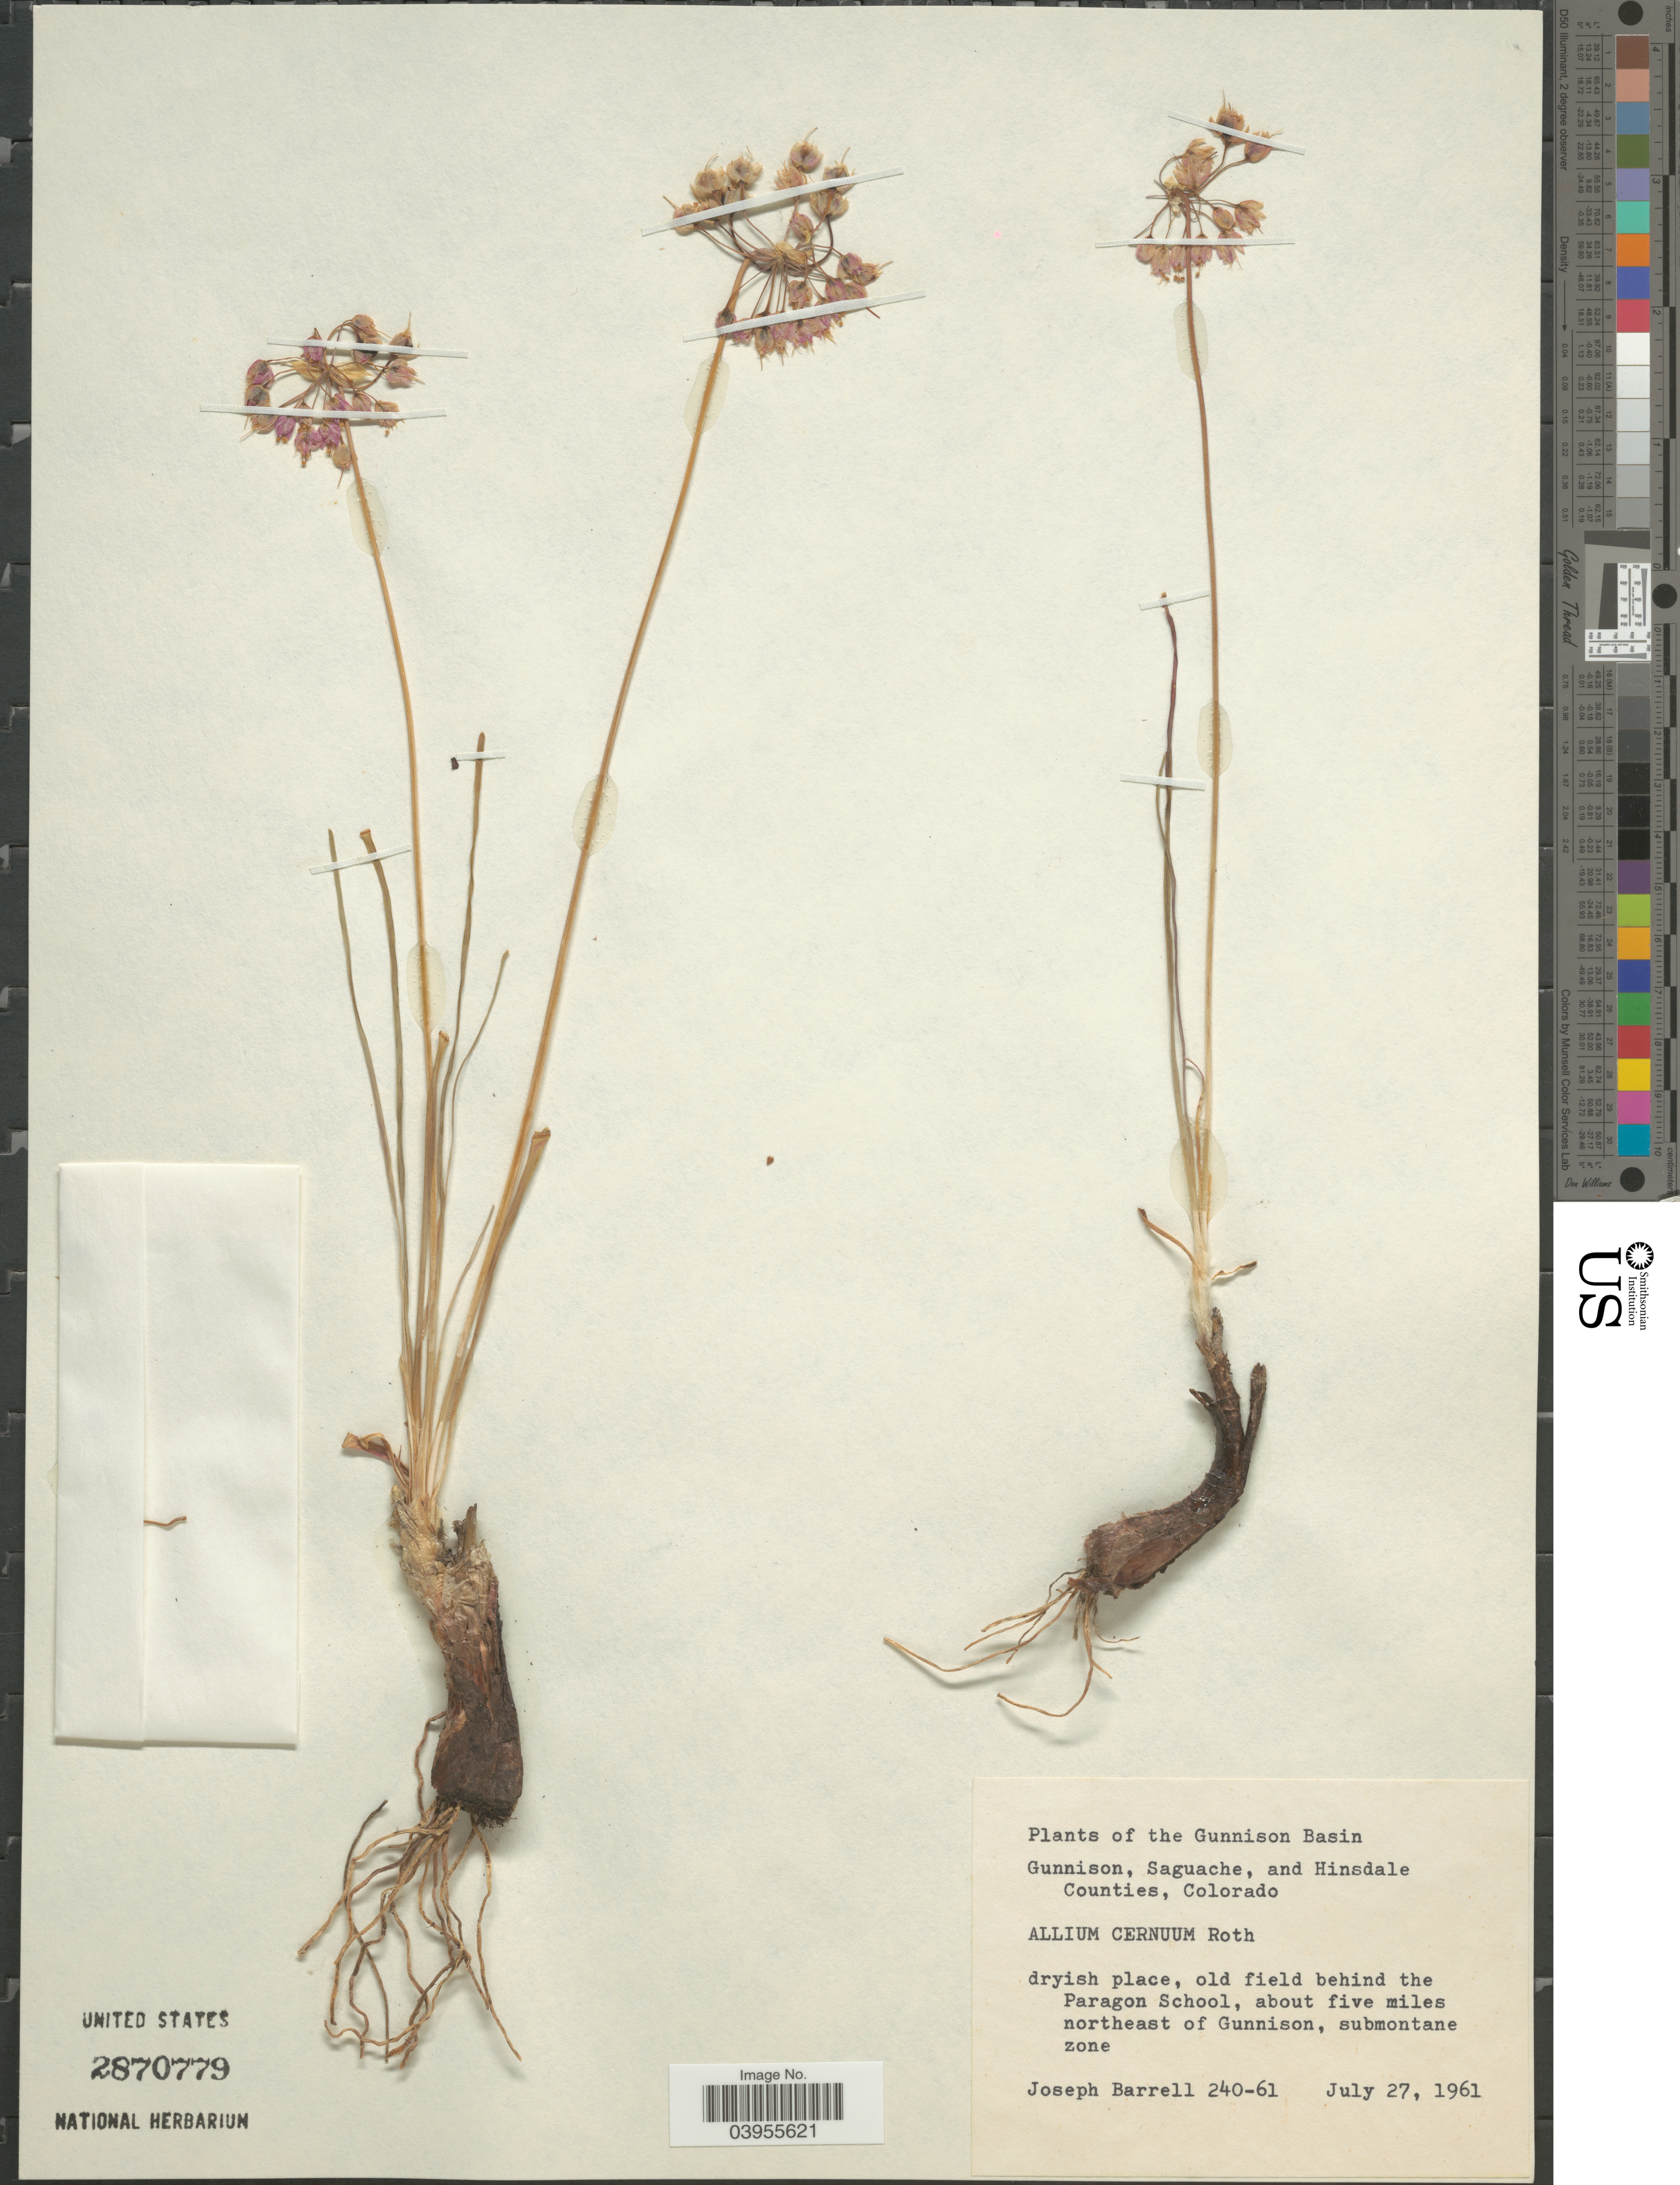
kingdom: Plantae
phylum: Tracheophyta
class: Liliopsida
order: Asparagales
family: Amaryllidaceae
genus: Allium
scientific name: Allium cernuum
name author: Roth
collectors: J. Barrell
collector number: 240-61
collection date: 1961-07-27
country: United States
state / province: Colorado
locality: The Gunnison Basin. Gunnison, Saguache, and Hinsdale Counties. Dryish place, old field behind the Paragon School, about five miles northeast of Gunnison, submontane zone.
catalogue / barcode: US 2870779